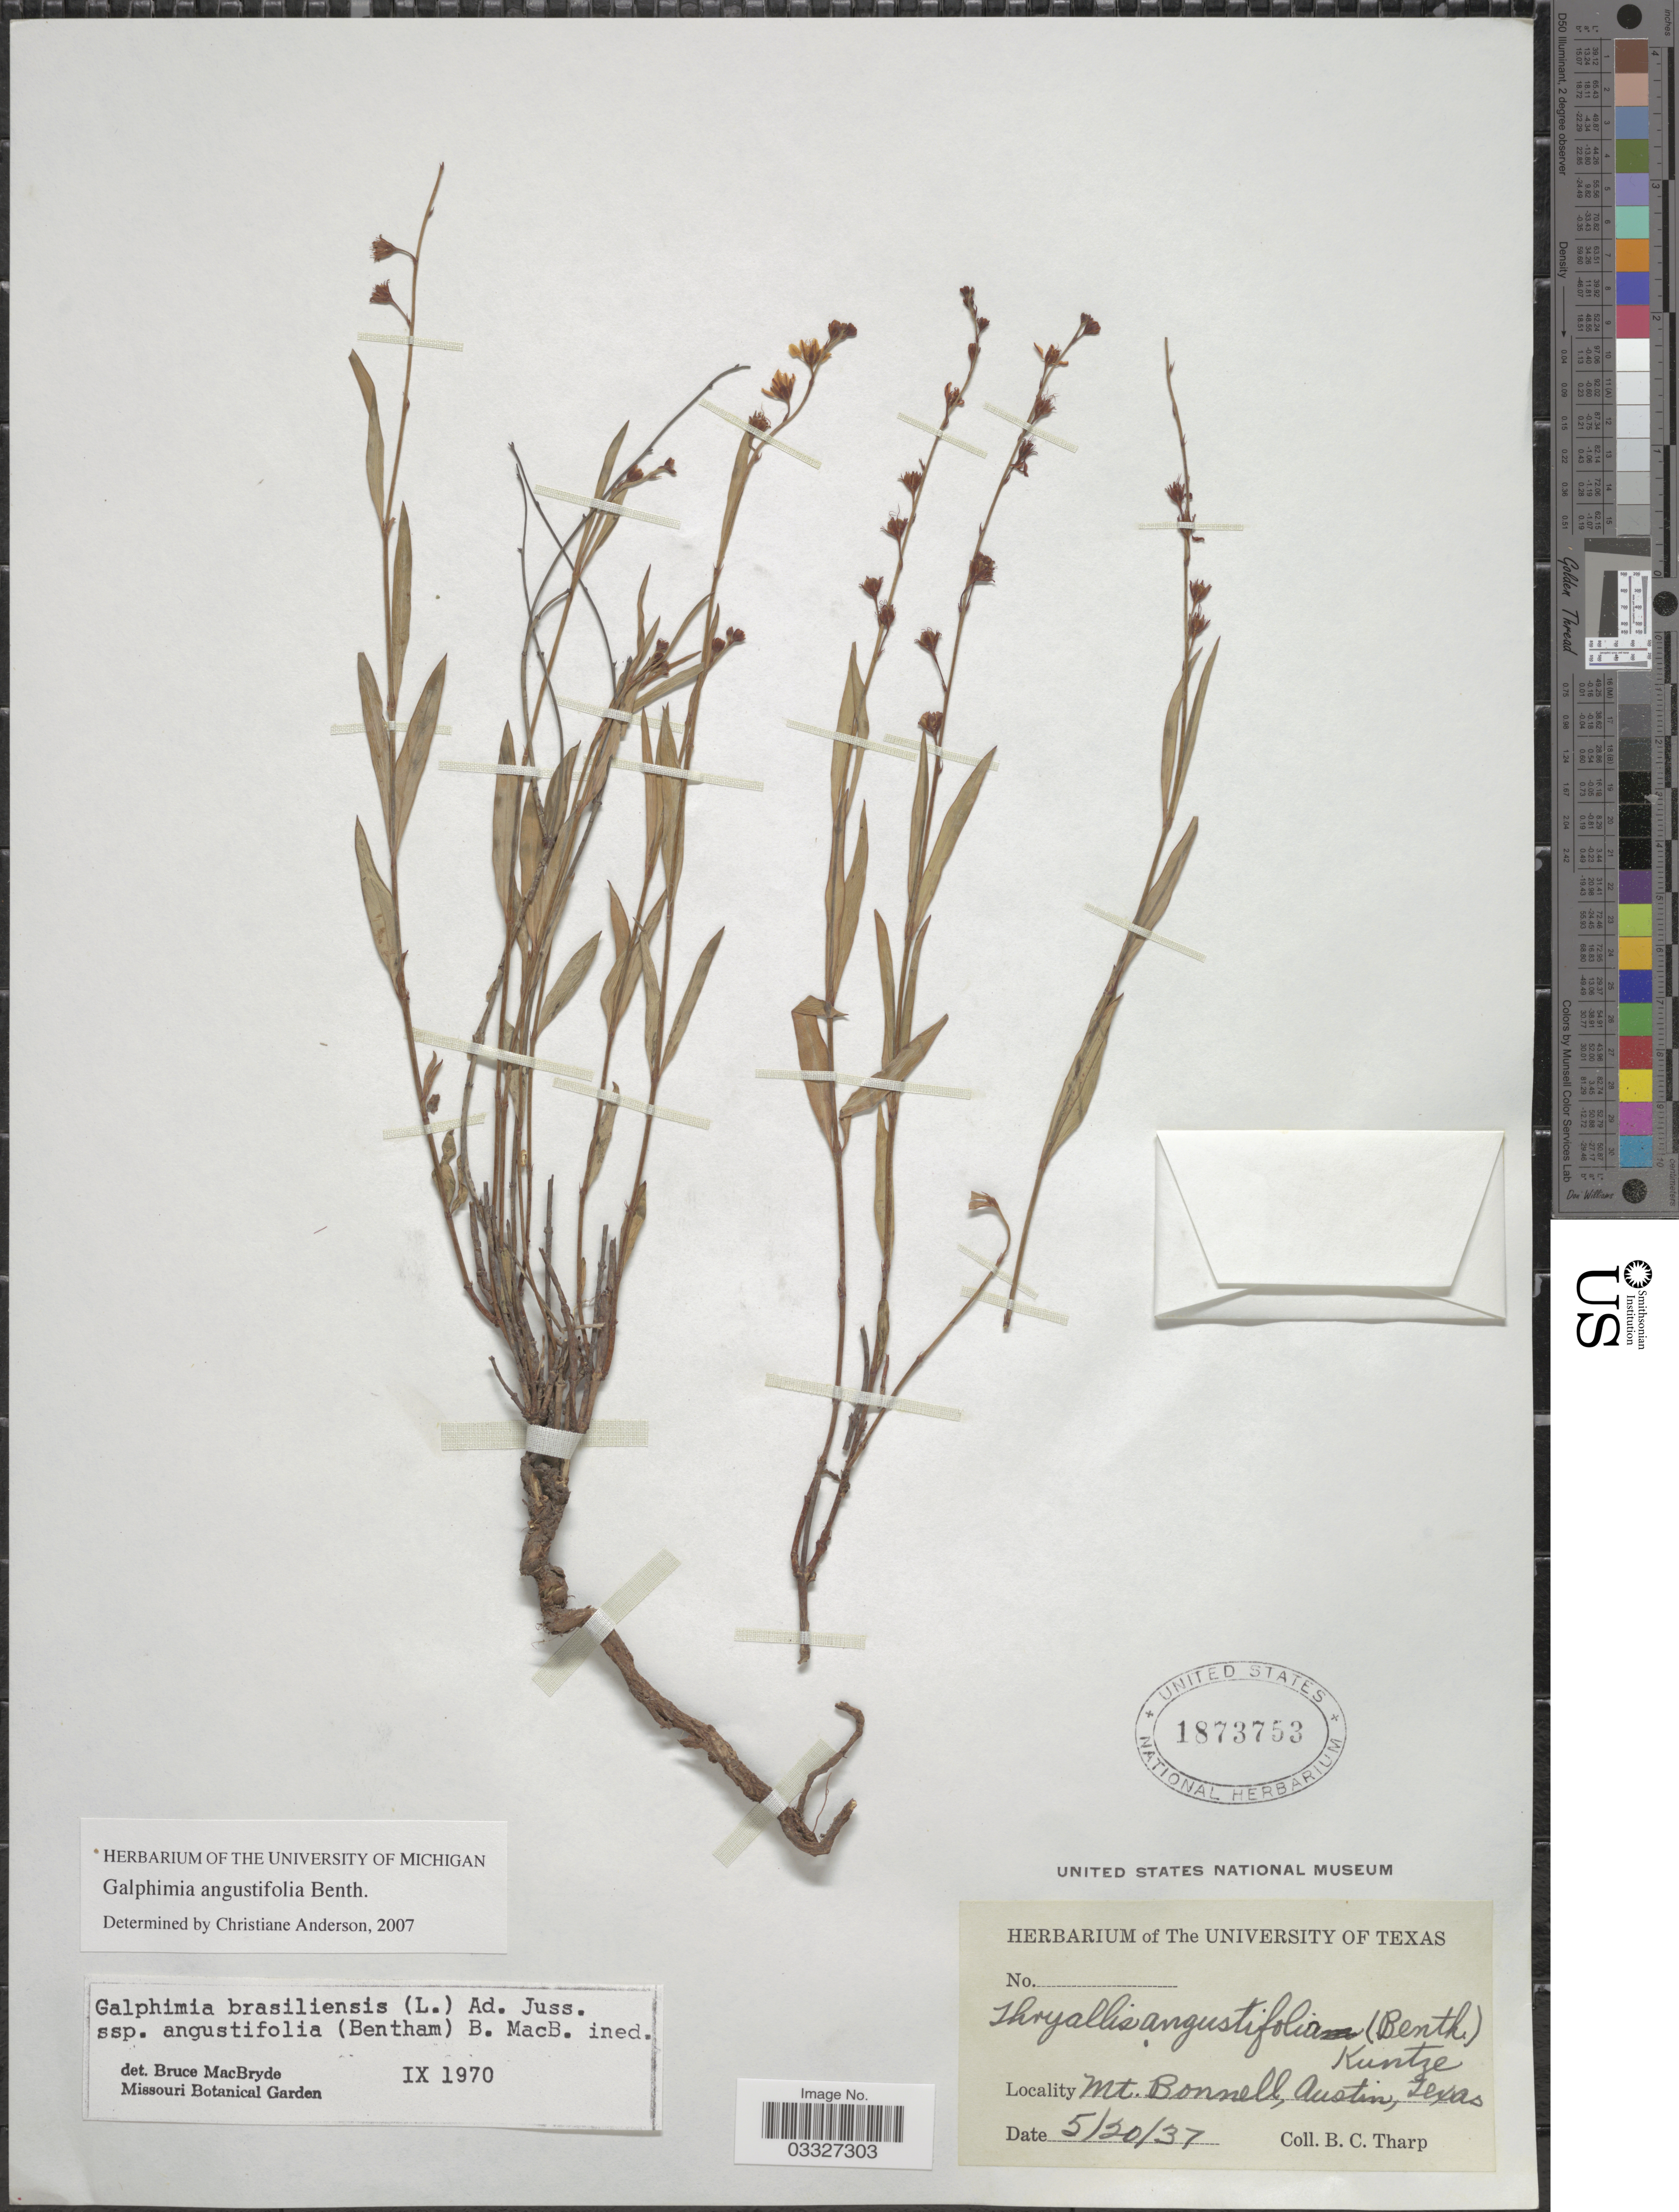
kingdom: Plantae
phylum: Tracheophyta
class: Magnoliopsida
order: Malpighiales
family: Malpighiaceae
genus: Galphimia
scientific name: Galphimia angustifolia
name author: Benth.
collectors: B. C. Tharp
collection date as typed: Transcribed d/m/y: 20/5/37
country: United States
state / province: Texas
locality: Mt. Bonnell, Austin.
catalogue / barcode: US 1873753